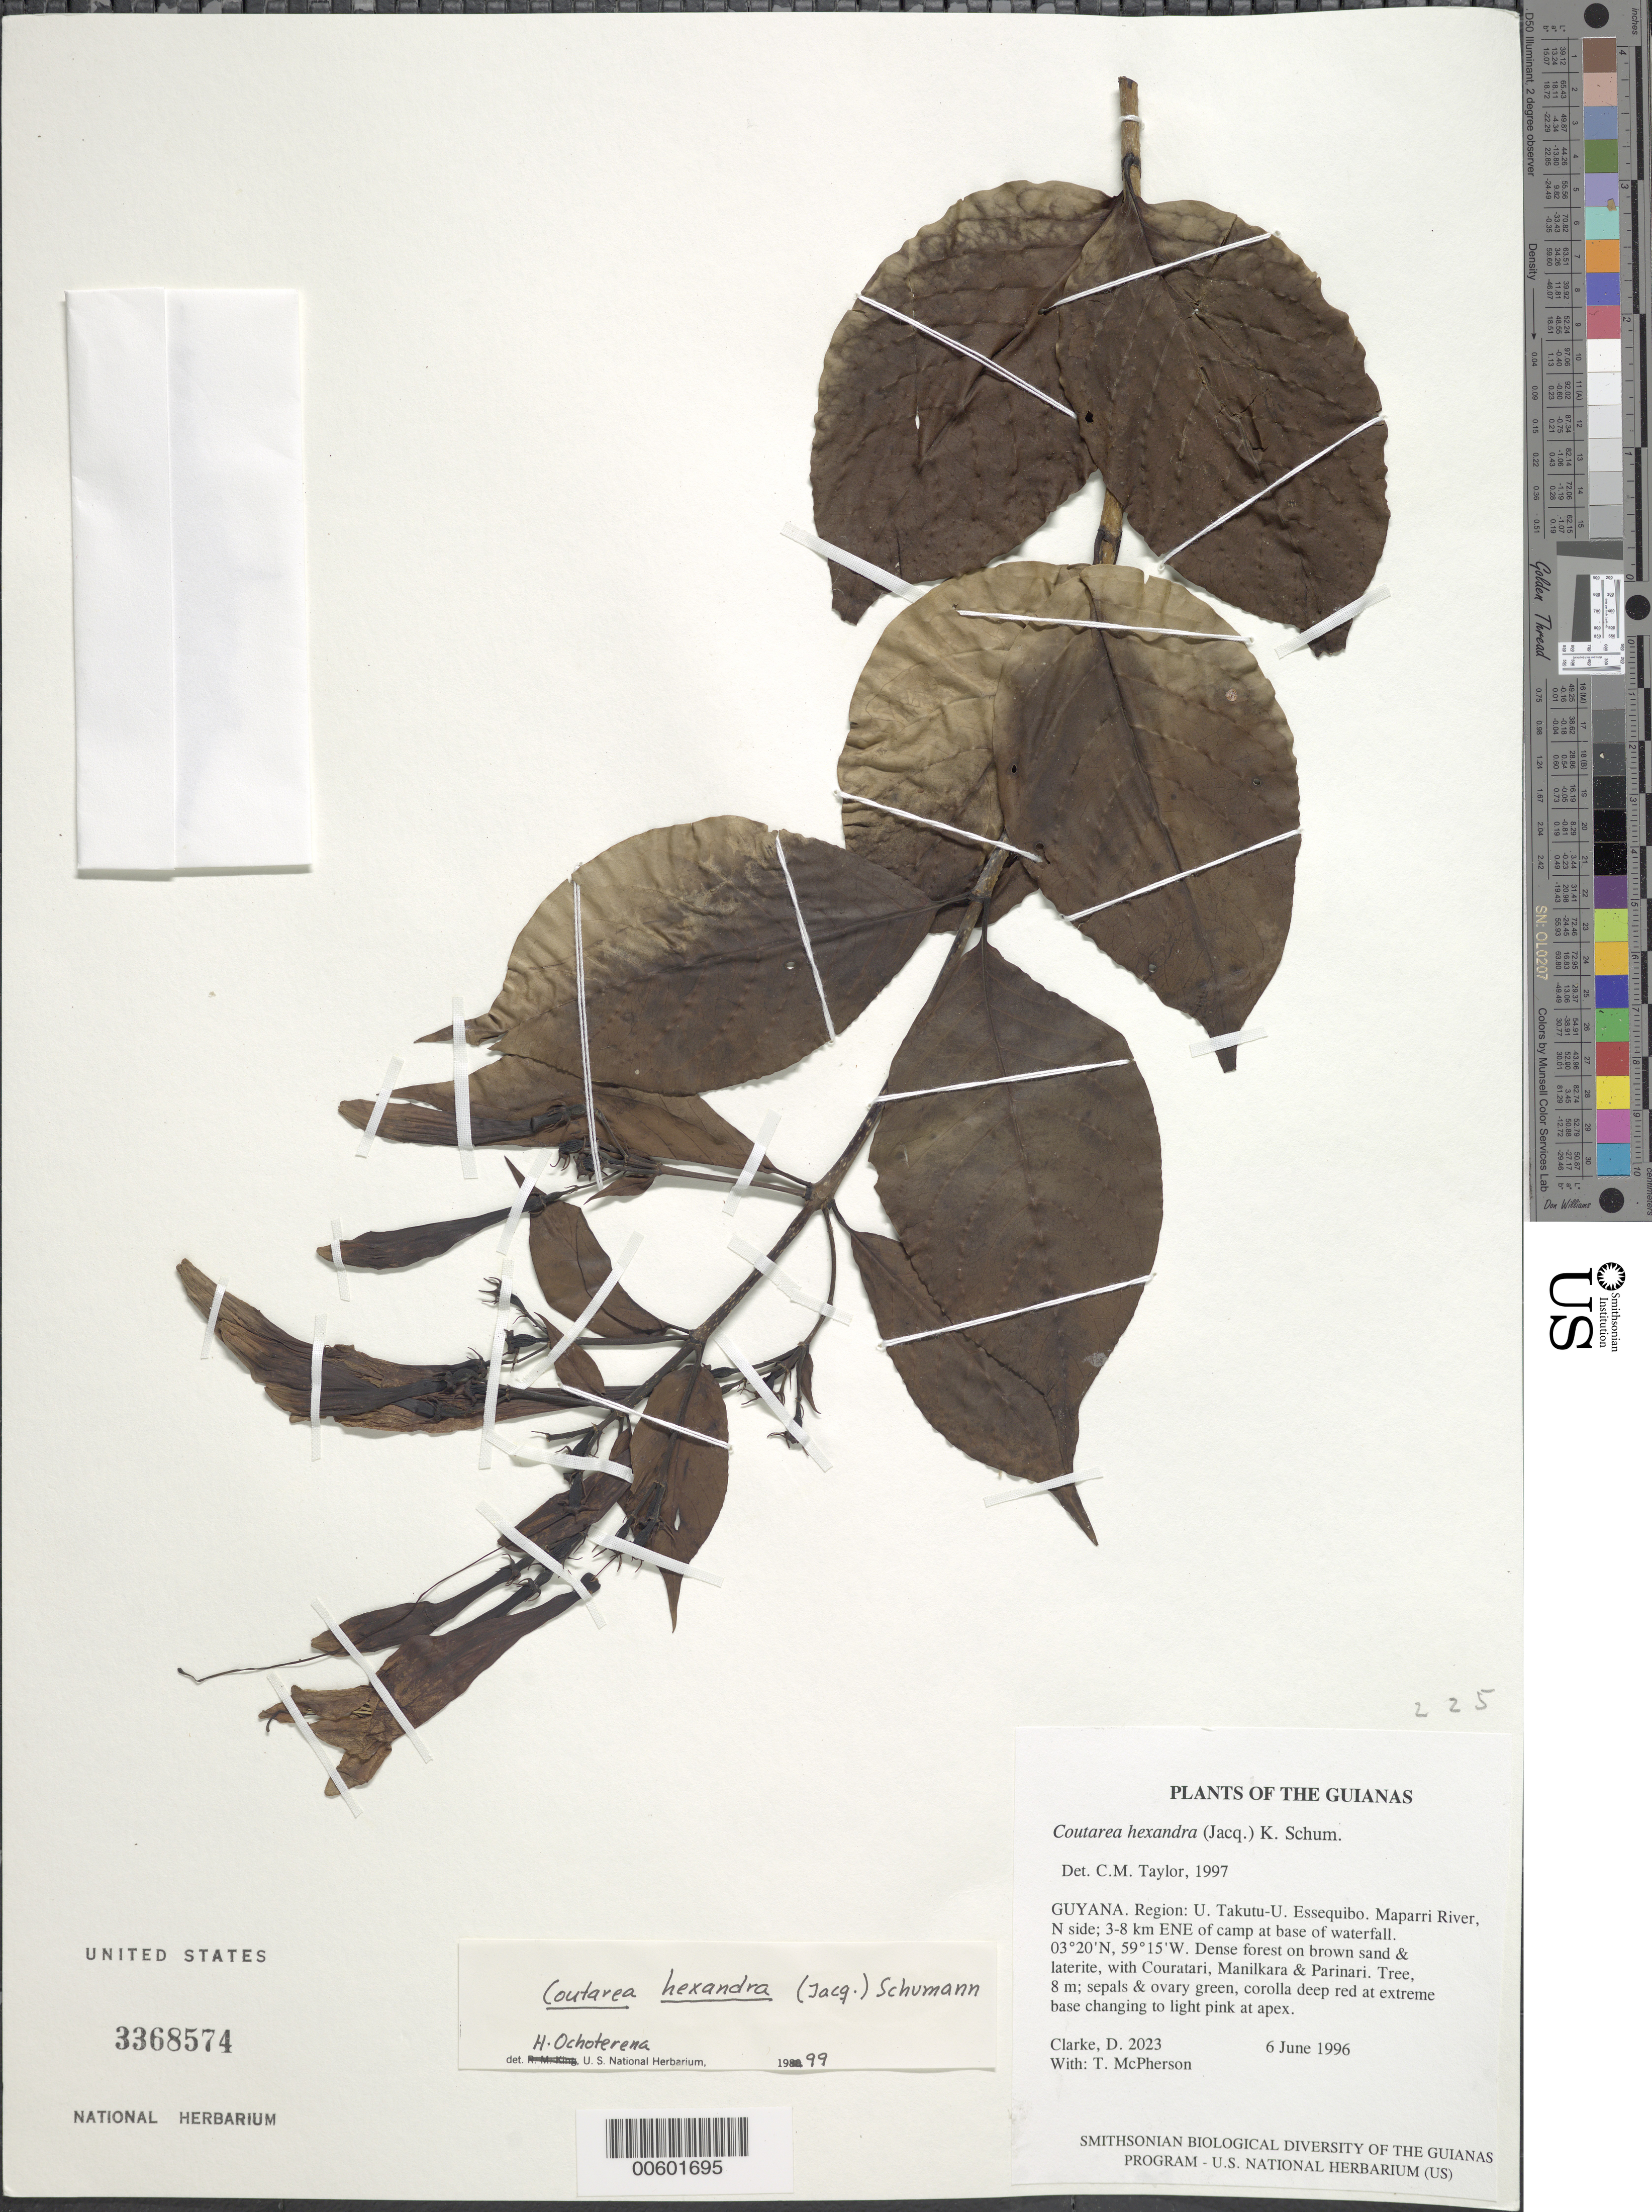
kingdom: Plantae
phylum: Tracheophyta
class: Magnoliopsida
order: Gentianales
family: Rubiaceae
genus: Coutarea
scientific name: Coutarea hexandra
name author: (Jacq.) K. Schum.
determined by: Taylor, Charlotte M.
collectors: H. D. Clarke & T. McPherson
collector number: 2023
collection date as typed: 6 June 1996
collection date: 1996-06-06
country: Guyana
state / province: U. Takutu-U. Essequibo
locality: Maparri River, N side; 3-8 km ENE of camp at base of waterfall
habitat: Dense forest on brown sand & laterite, with Couratari, Manilkara & Parinari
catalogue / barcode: US 3368574